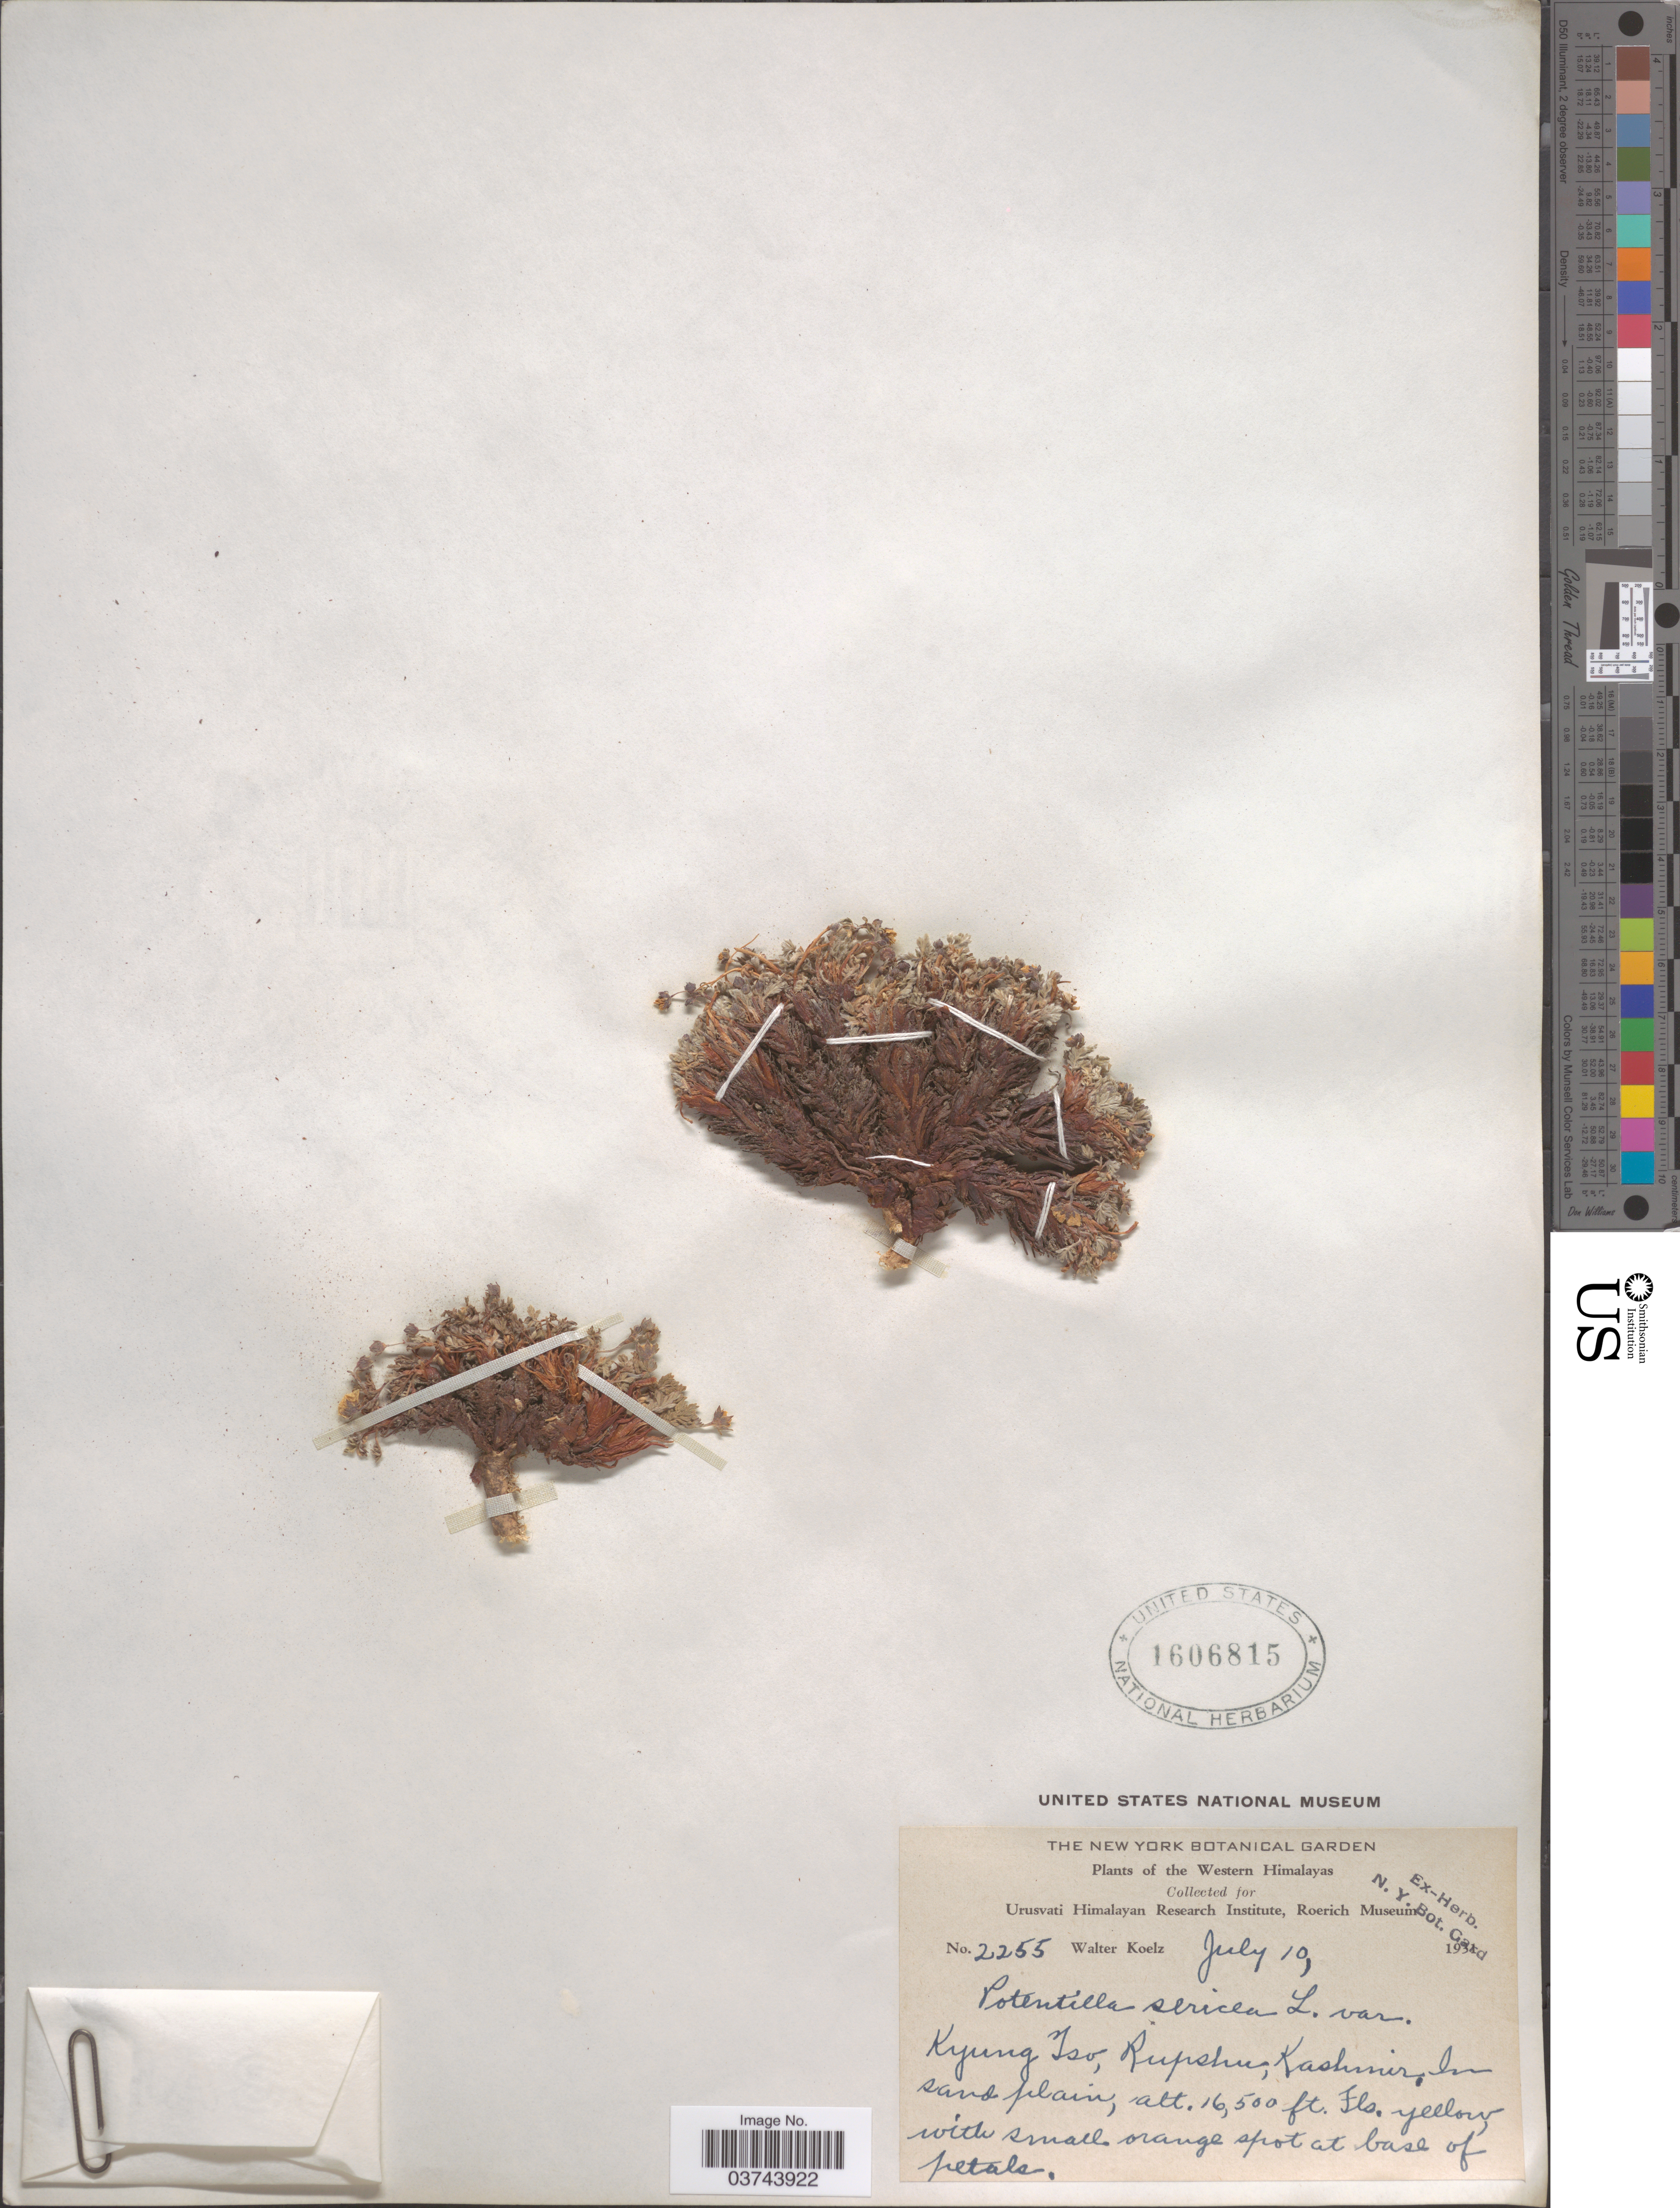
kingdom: Plantae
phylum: Tracheophyta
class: Magnoliopsida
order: Rosales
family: Rosaceae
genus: Potentilla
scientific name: Potentilla sericea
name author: L.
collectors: W. N. Koelz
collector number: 2255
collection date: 1931-07-10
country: India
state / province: Jammu and Kashmir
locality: Western Himalayas. Kyung Tso, Rupshur, Kashmir.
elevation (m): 5029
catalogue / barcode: US 1606815